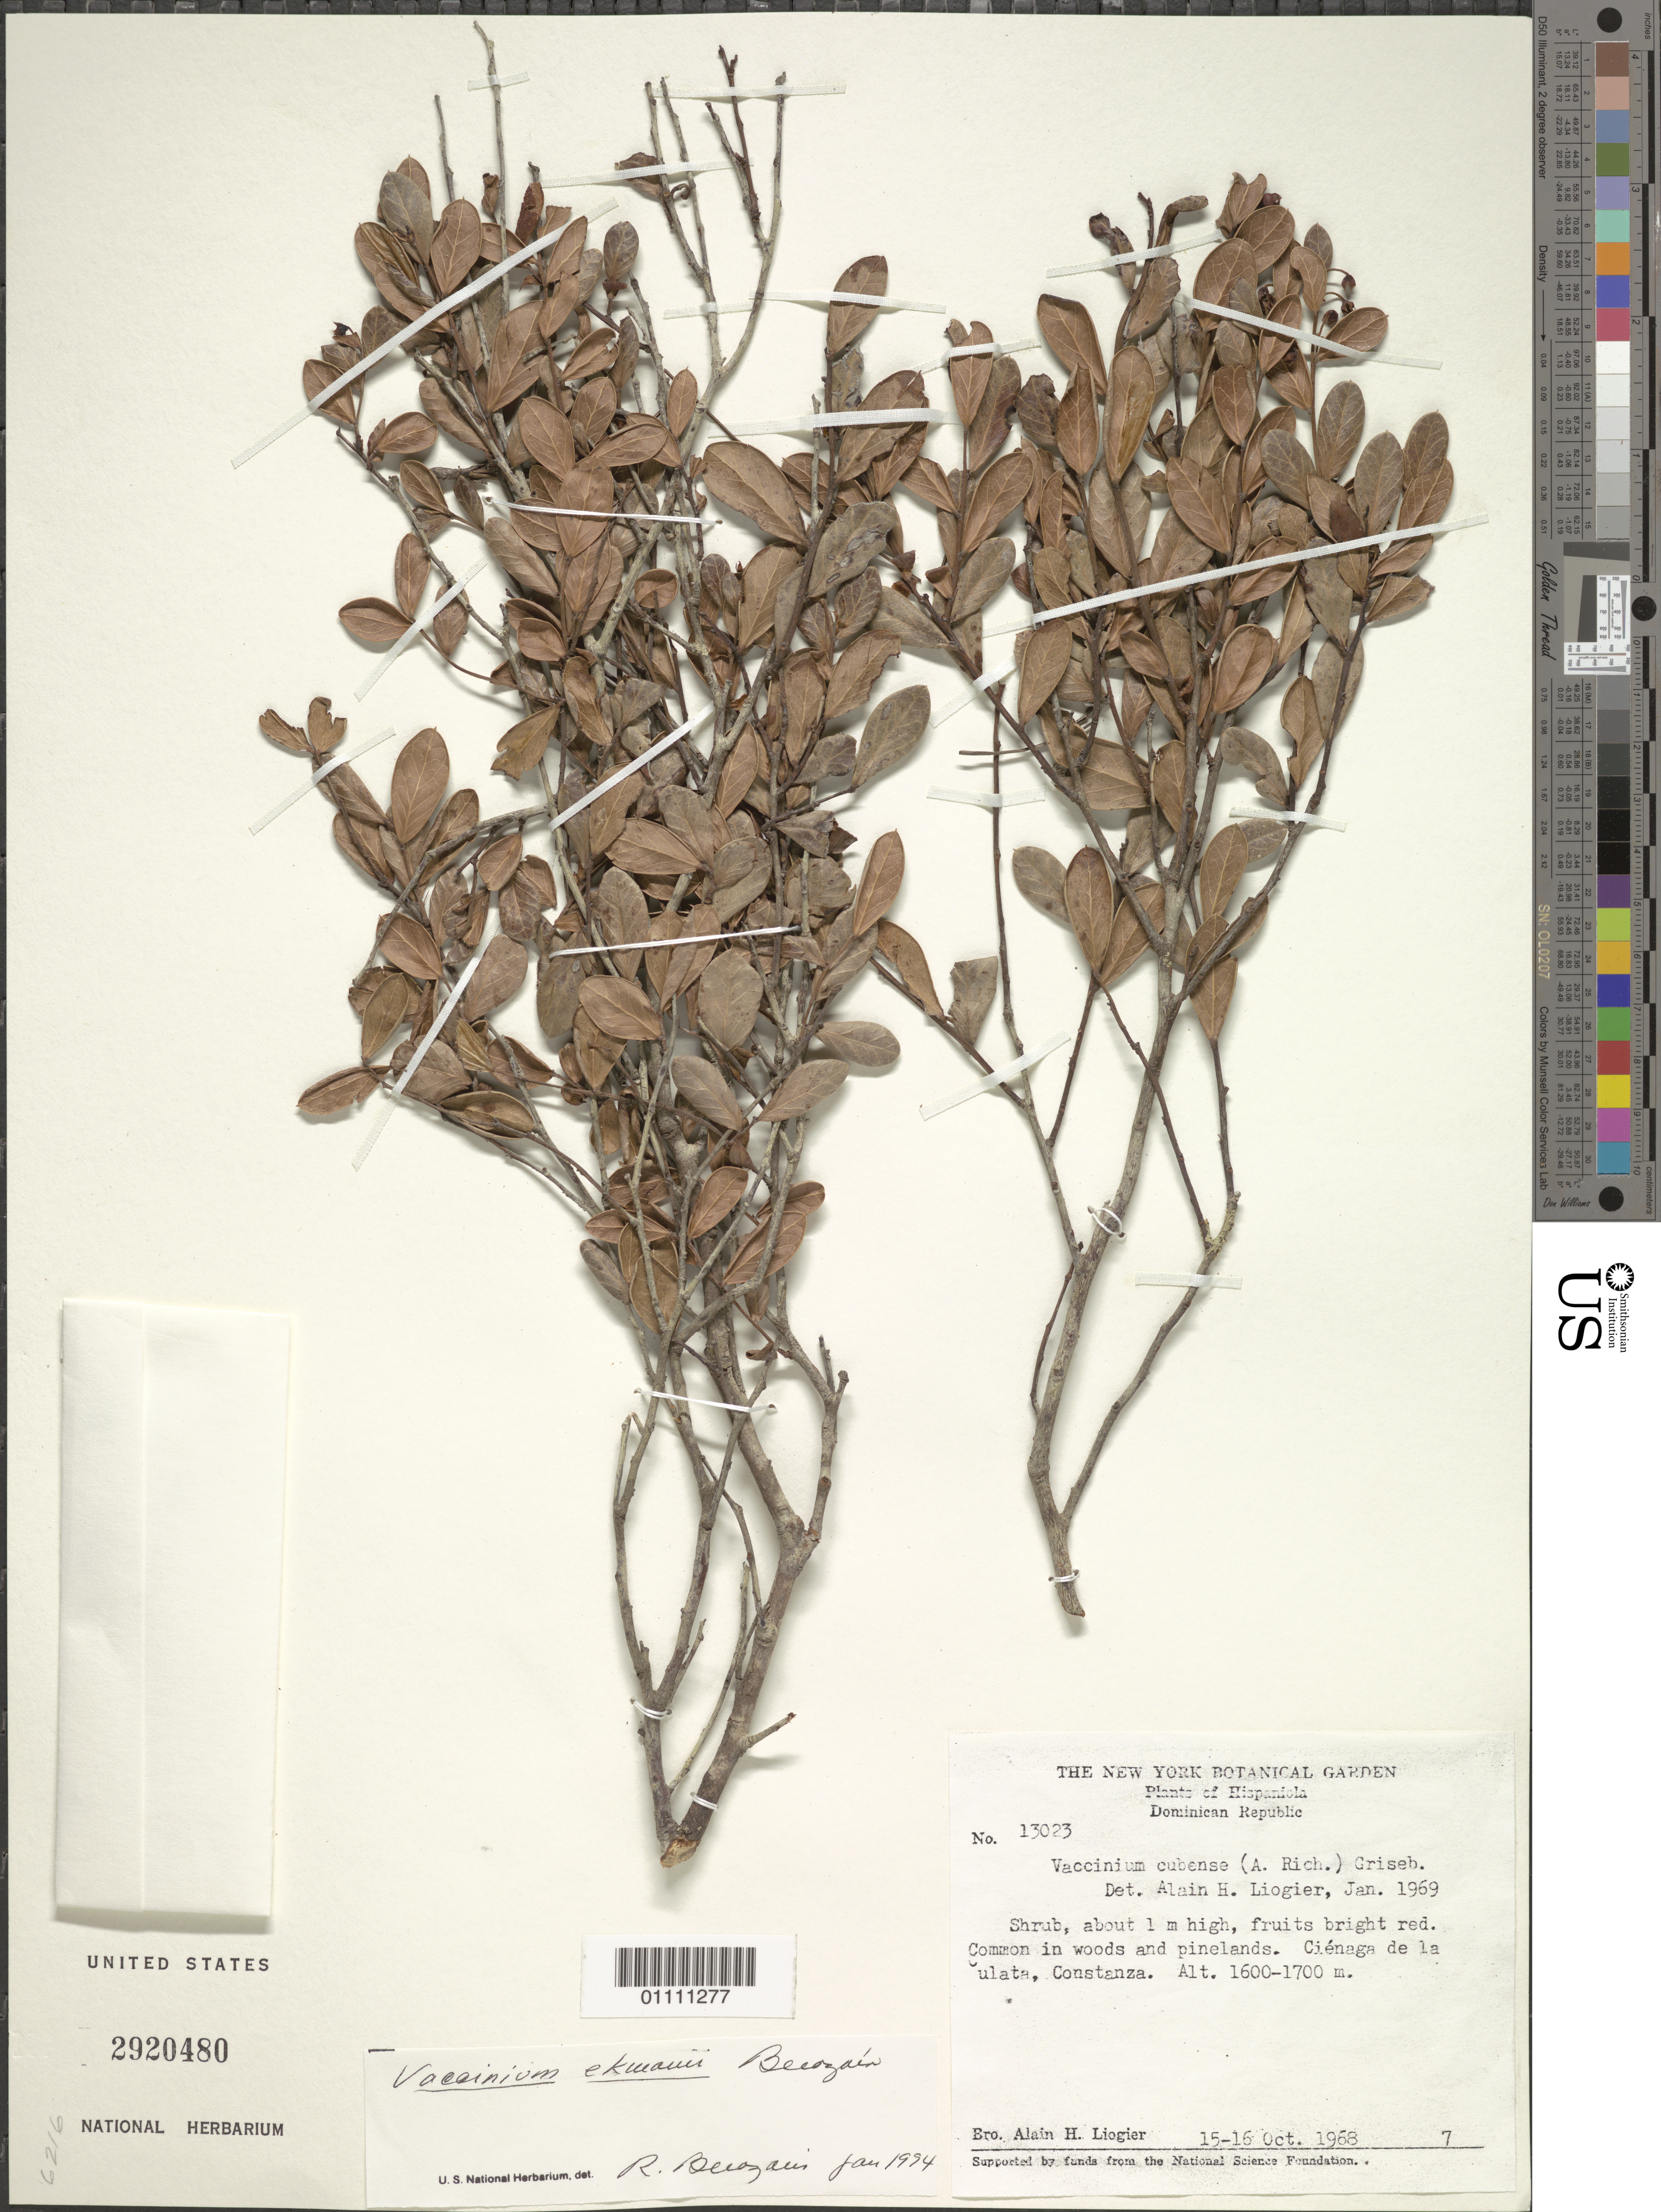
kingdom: Plantae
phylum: Tracheophyta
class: Magnoliopsida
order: Ericales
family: Ericaceae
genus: Vaccinium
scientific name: Vaccinium ekmanii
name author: R. Berazaín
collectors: A. H. Liogier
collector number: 13023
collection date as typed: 15 Oct 1968 and 16 Oct 1968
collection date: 1968-10-15,1968-10-16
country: Dominican Republic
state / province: La Vega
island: Hispaniola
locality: Cienaga de la Culats, COnstanza.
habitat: Common in woods and pinelands.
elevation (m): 1600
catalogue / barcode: US 2920480